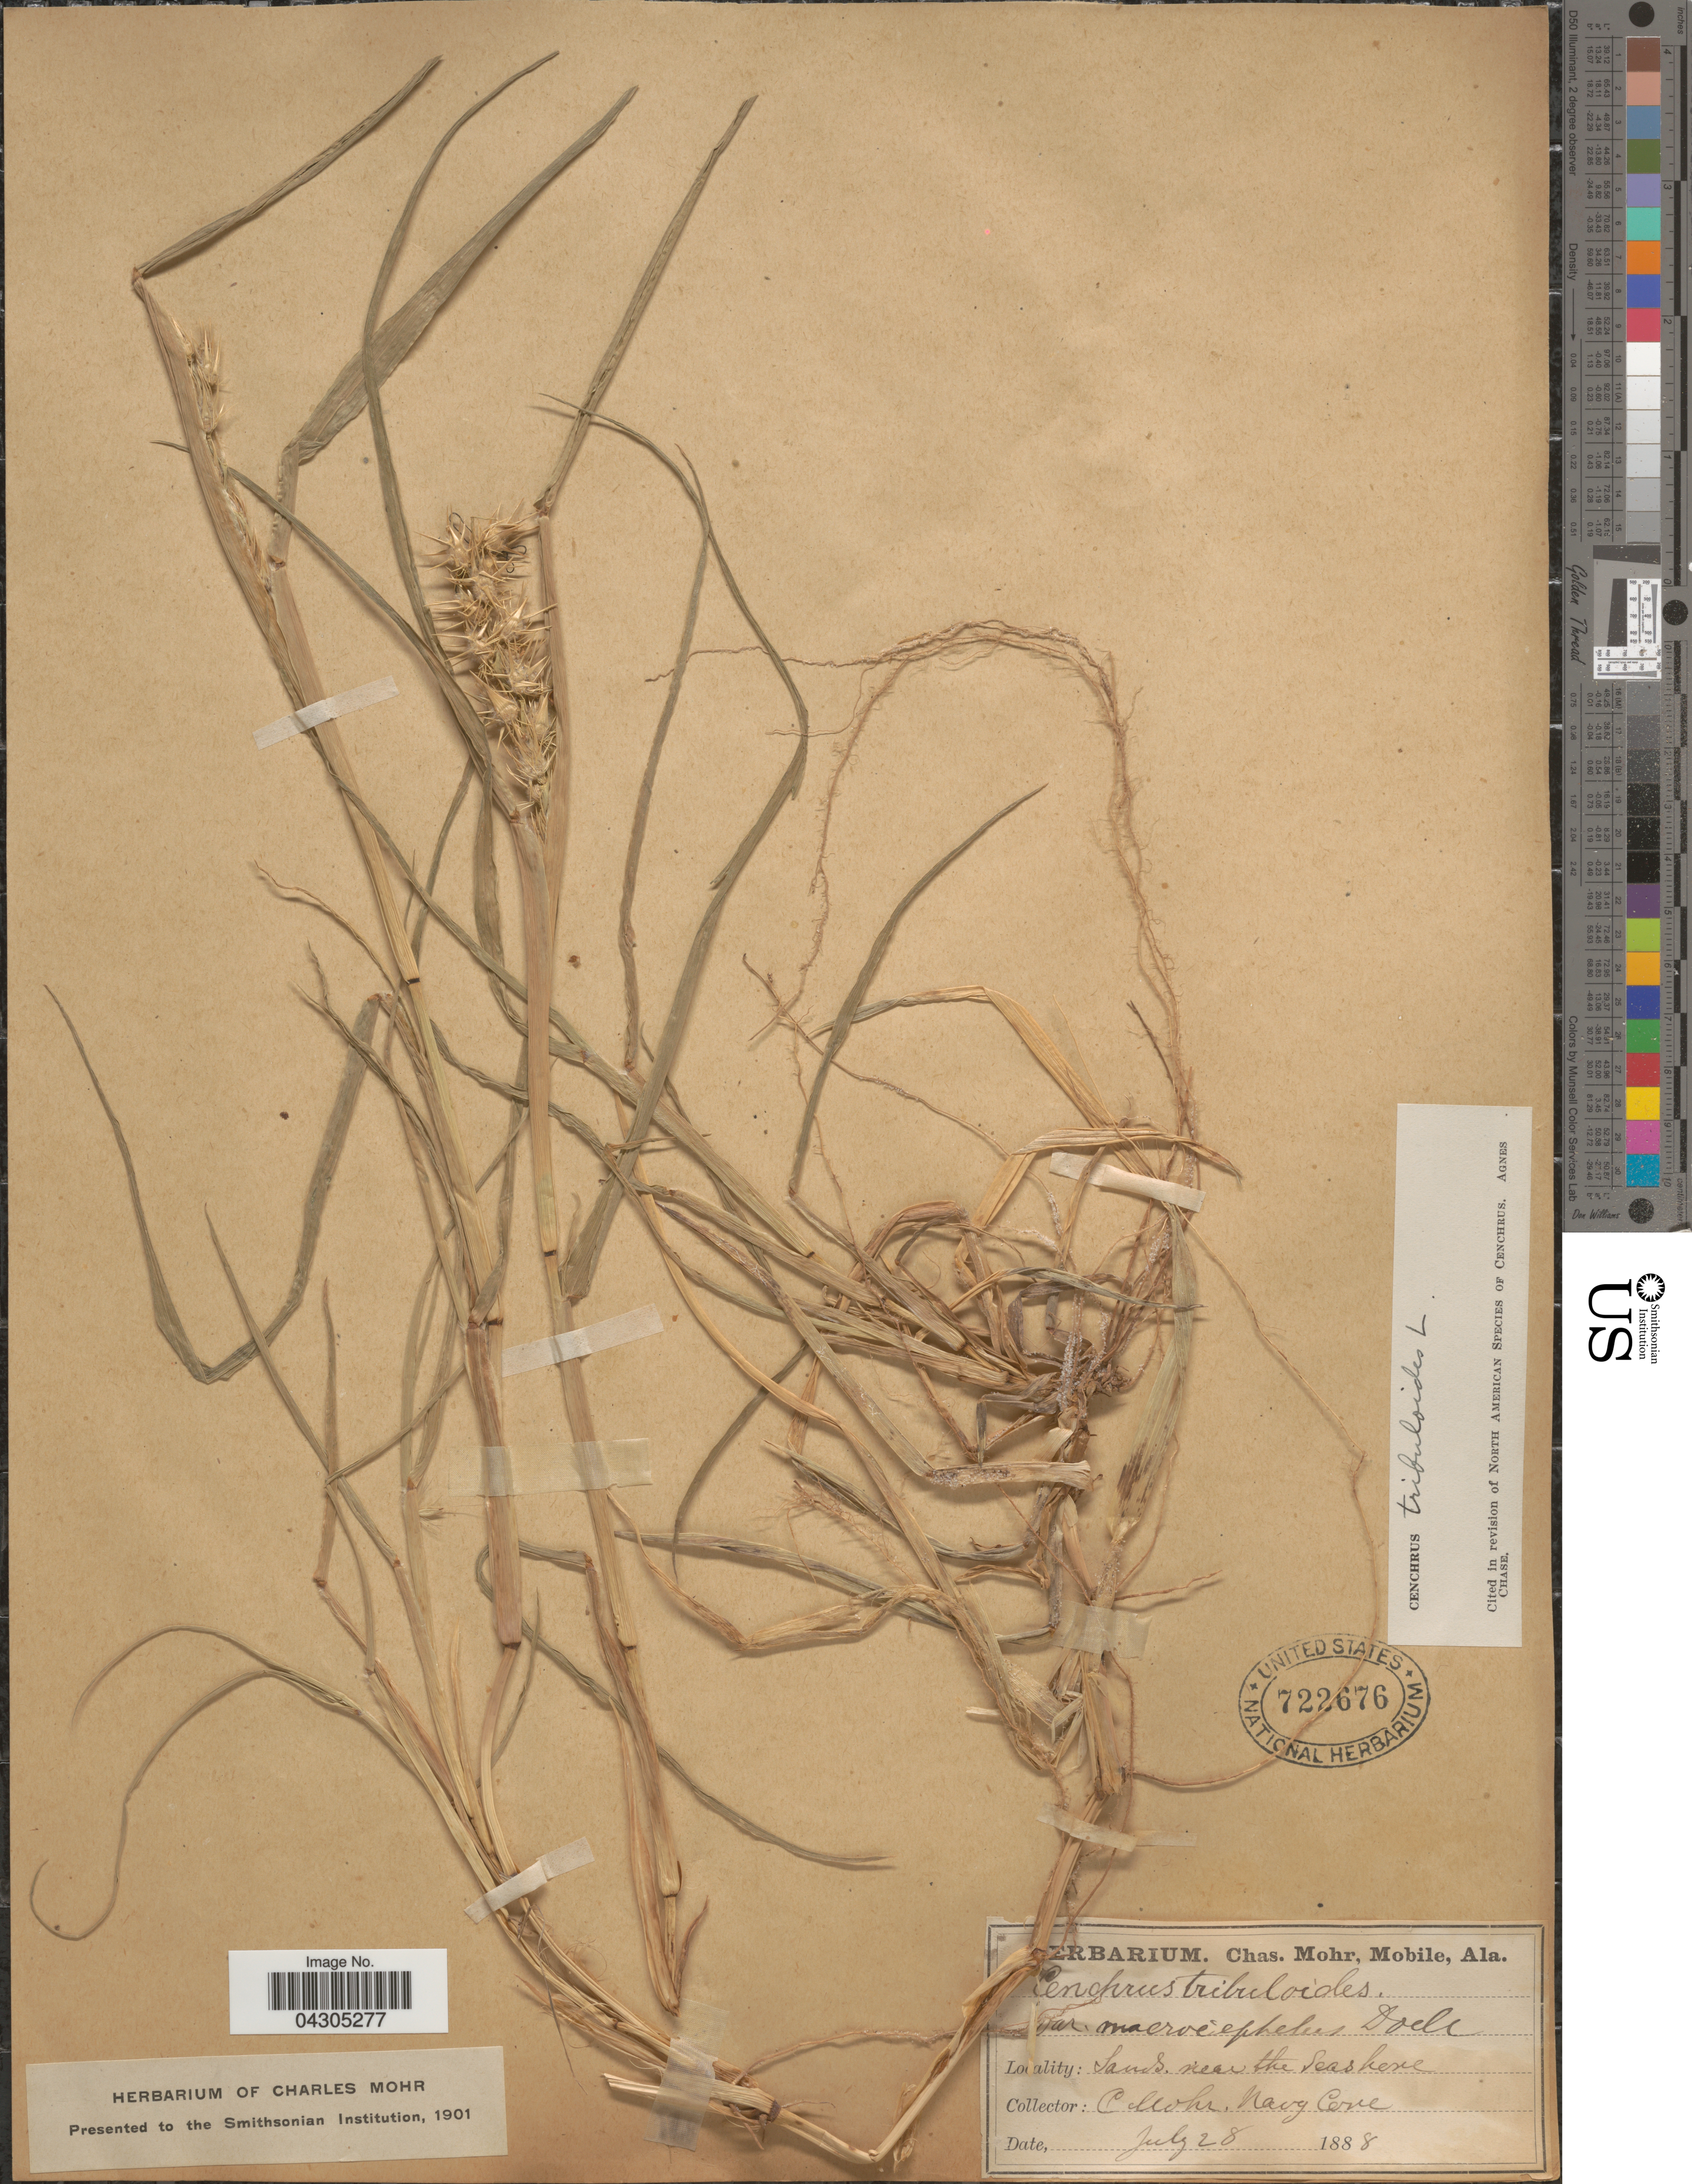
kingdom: Plantae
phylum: Tracheophyta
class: Liliopsida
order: Poales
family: Poaceae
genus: Cenchrus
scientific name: Cenchrus tribuloides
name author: L.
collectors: Mohr, C. T. (herbarium)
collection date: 1888-07-28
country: United States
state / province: Alabama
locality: Sands near the seashore.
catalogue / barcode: US 722676